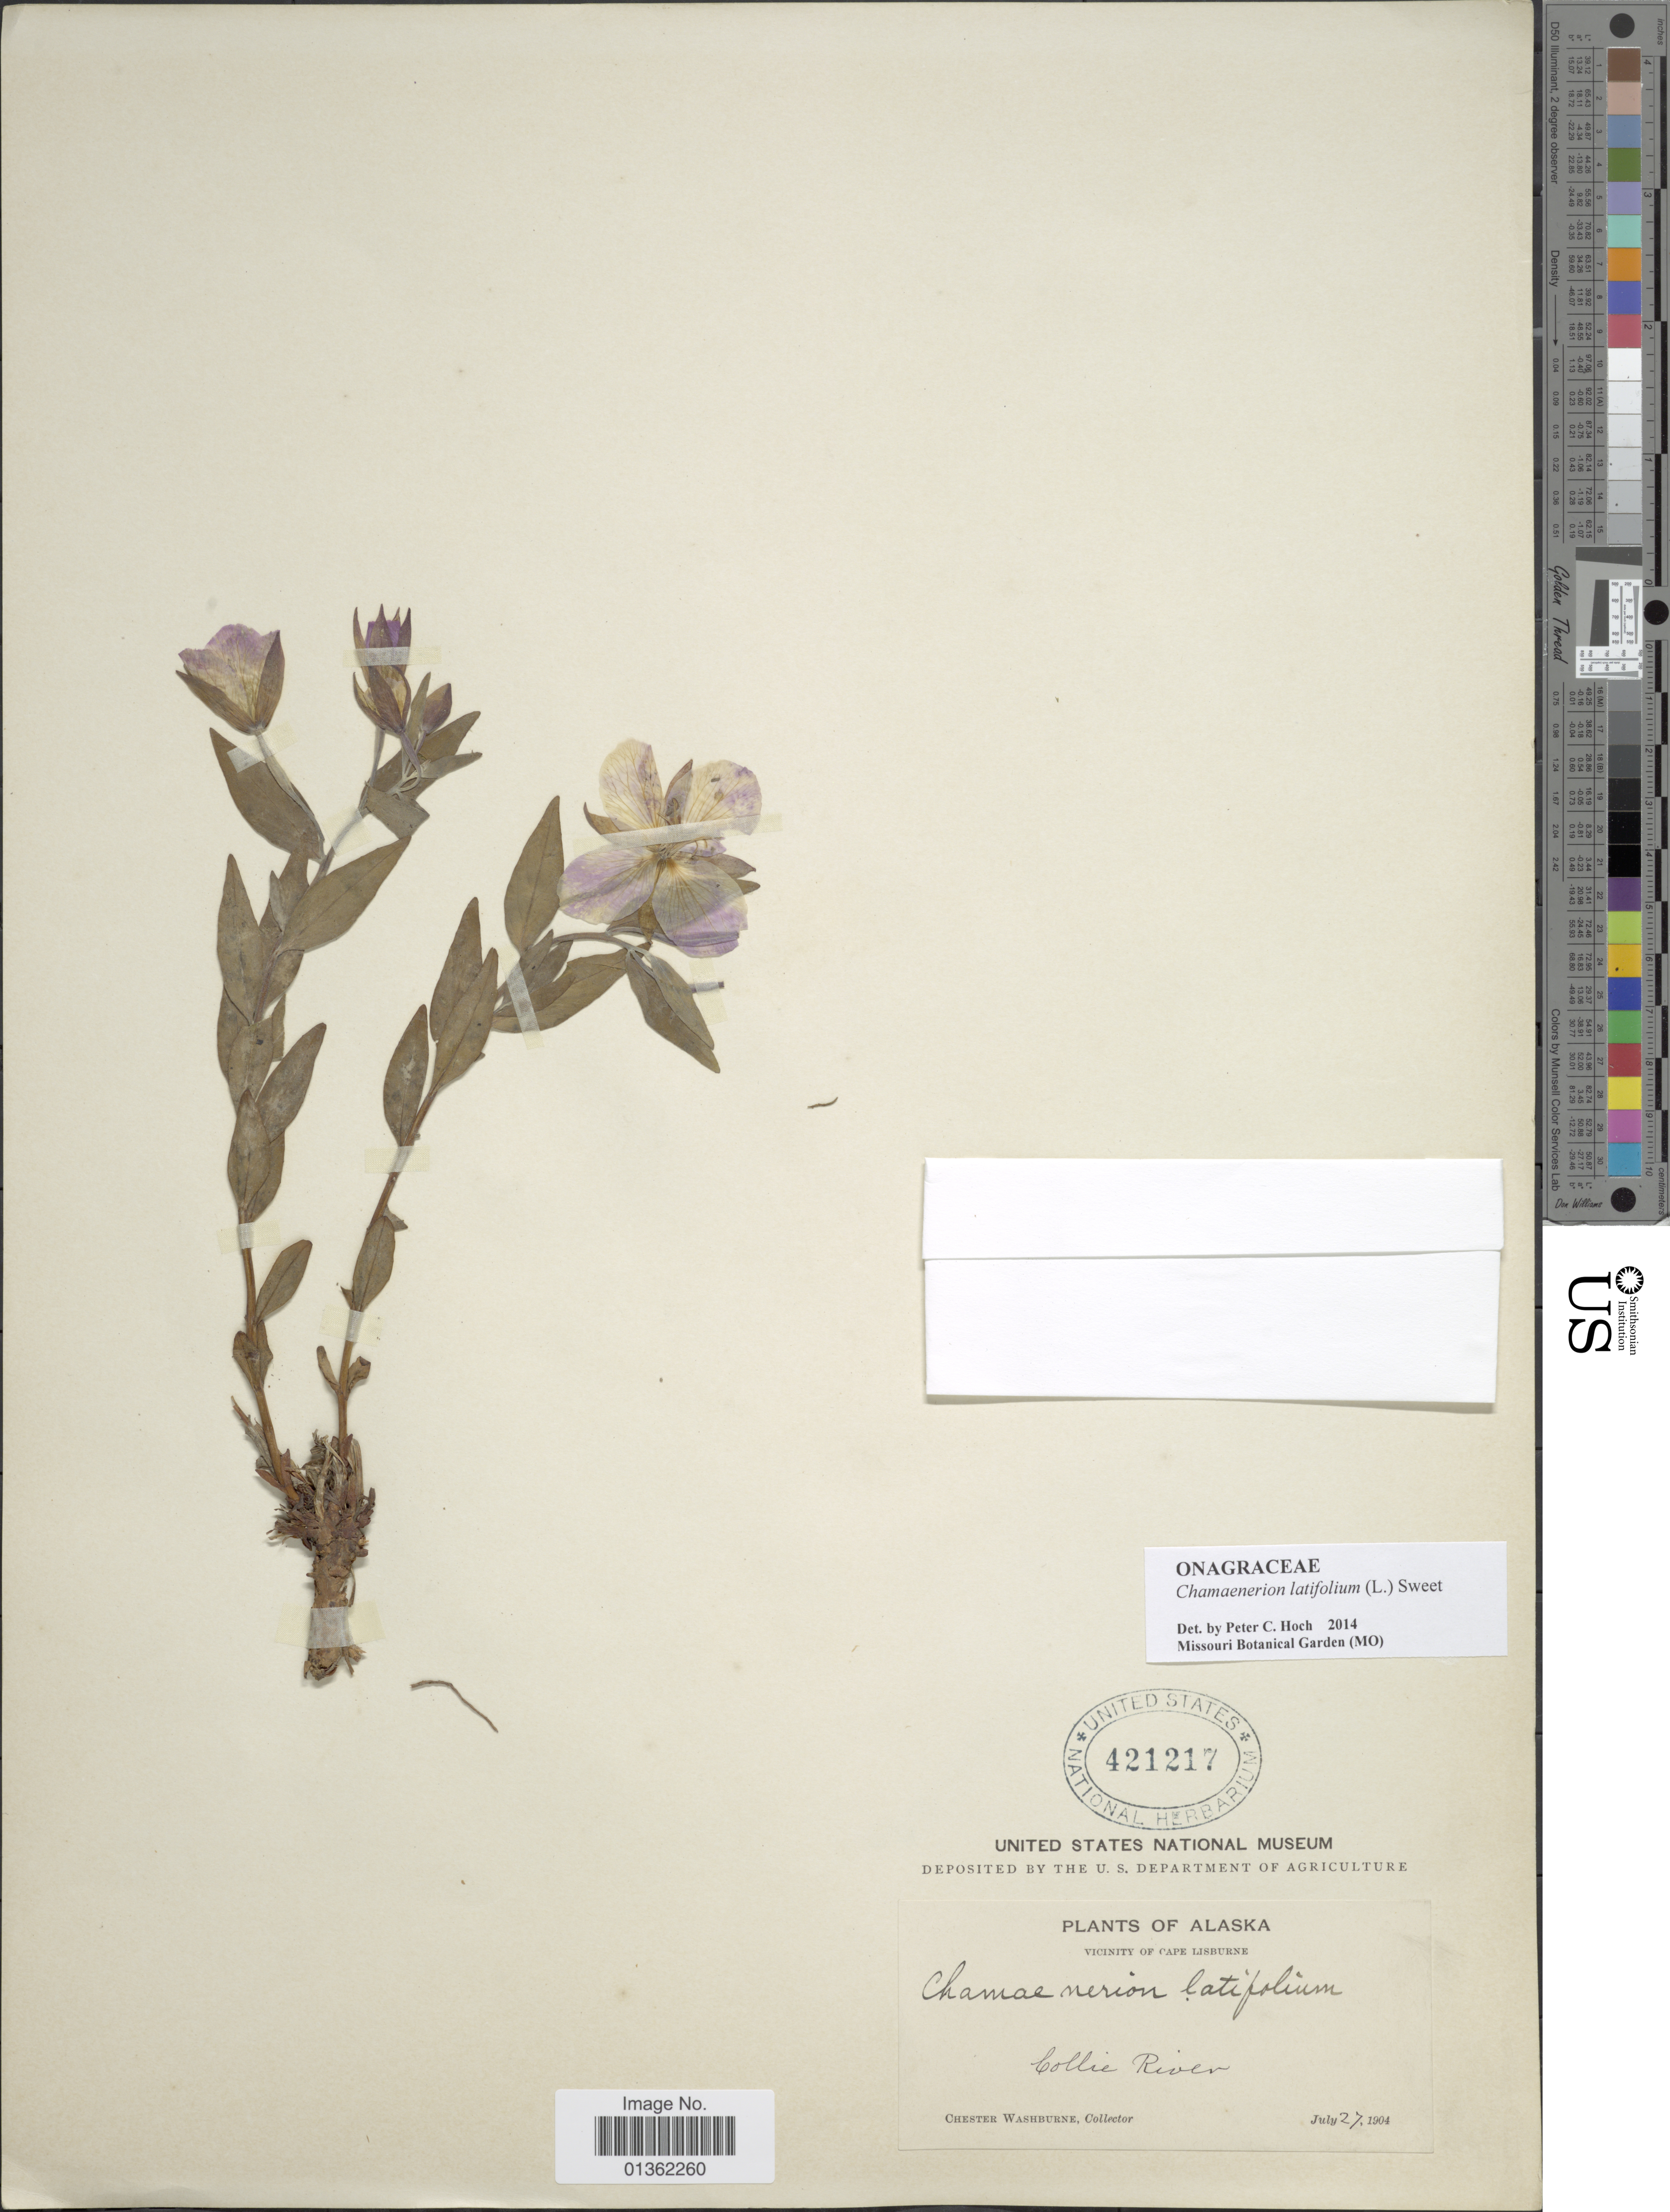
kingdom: Plantae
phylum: Tracheophyta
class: Magnoliopsida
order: Myrtales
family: Onagraceae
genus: Chamaenerion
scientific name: Chamaenerion latifolium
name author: (L.) Th. Fr. & Lange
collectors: C. Washburne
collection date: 1904-07-27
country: United States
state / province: Alaska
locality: Vicinity of Cape Lisburne. Collie River.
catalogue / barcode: US 421217